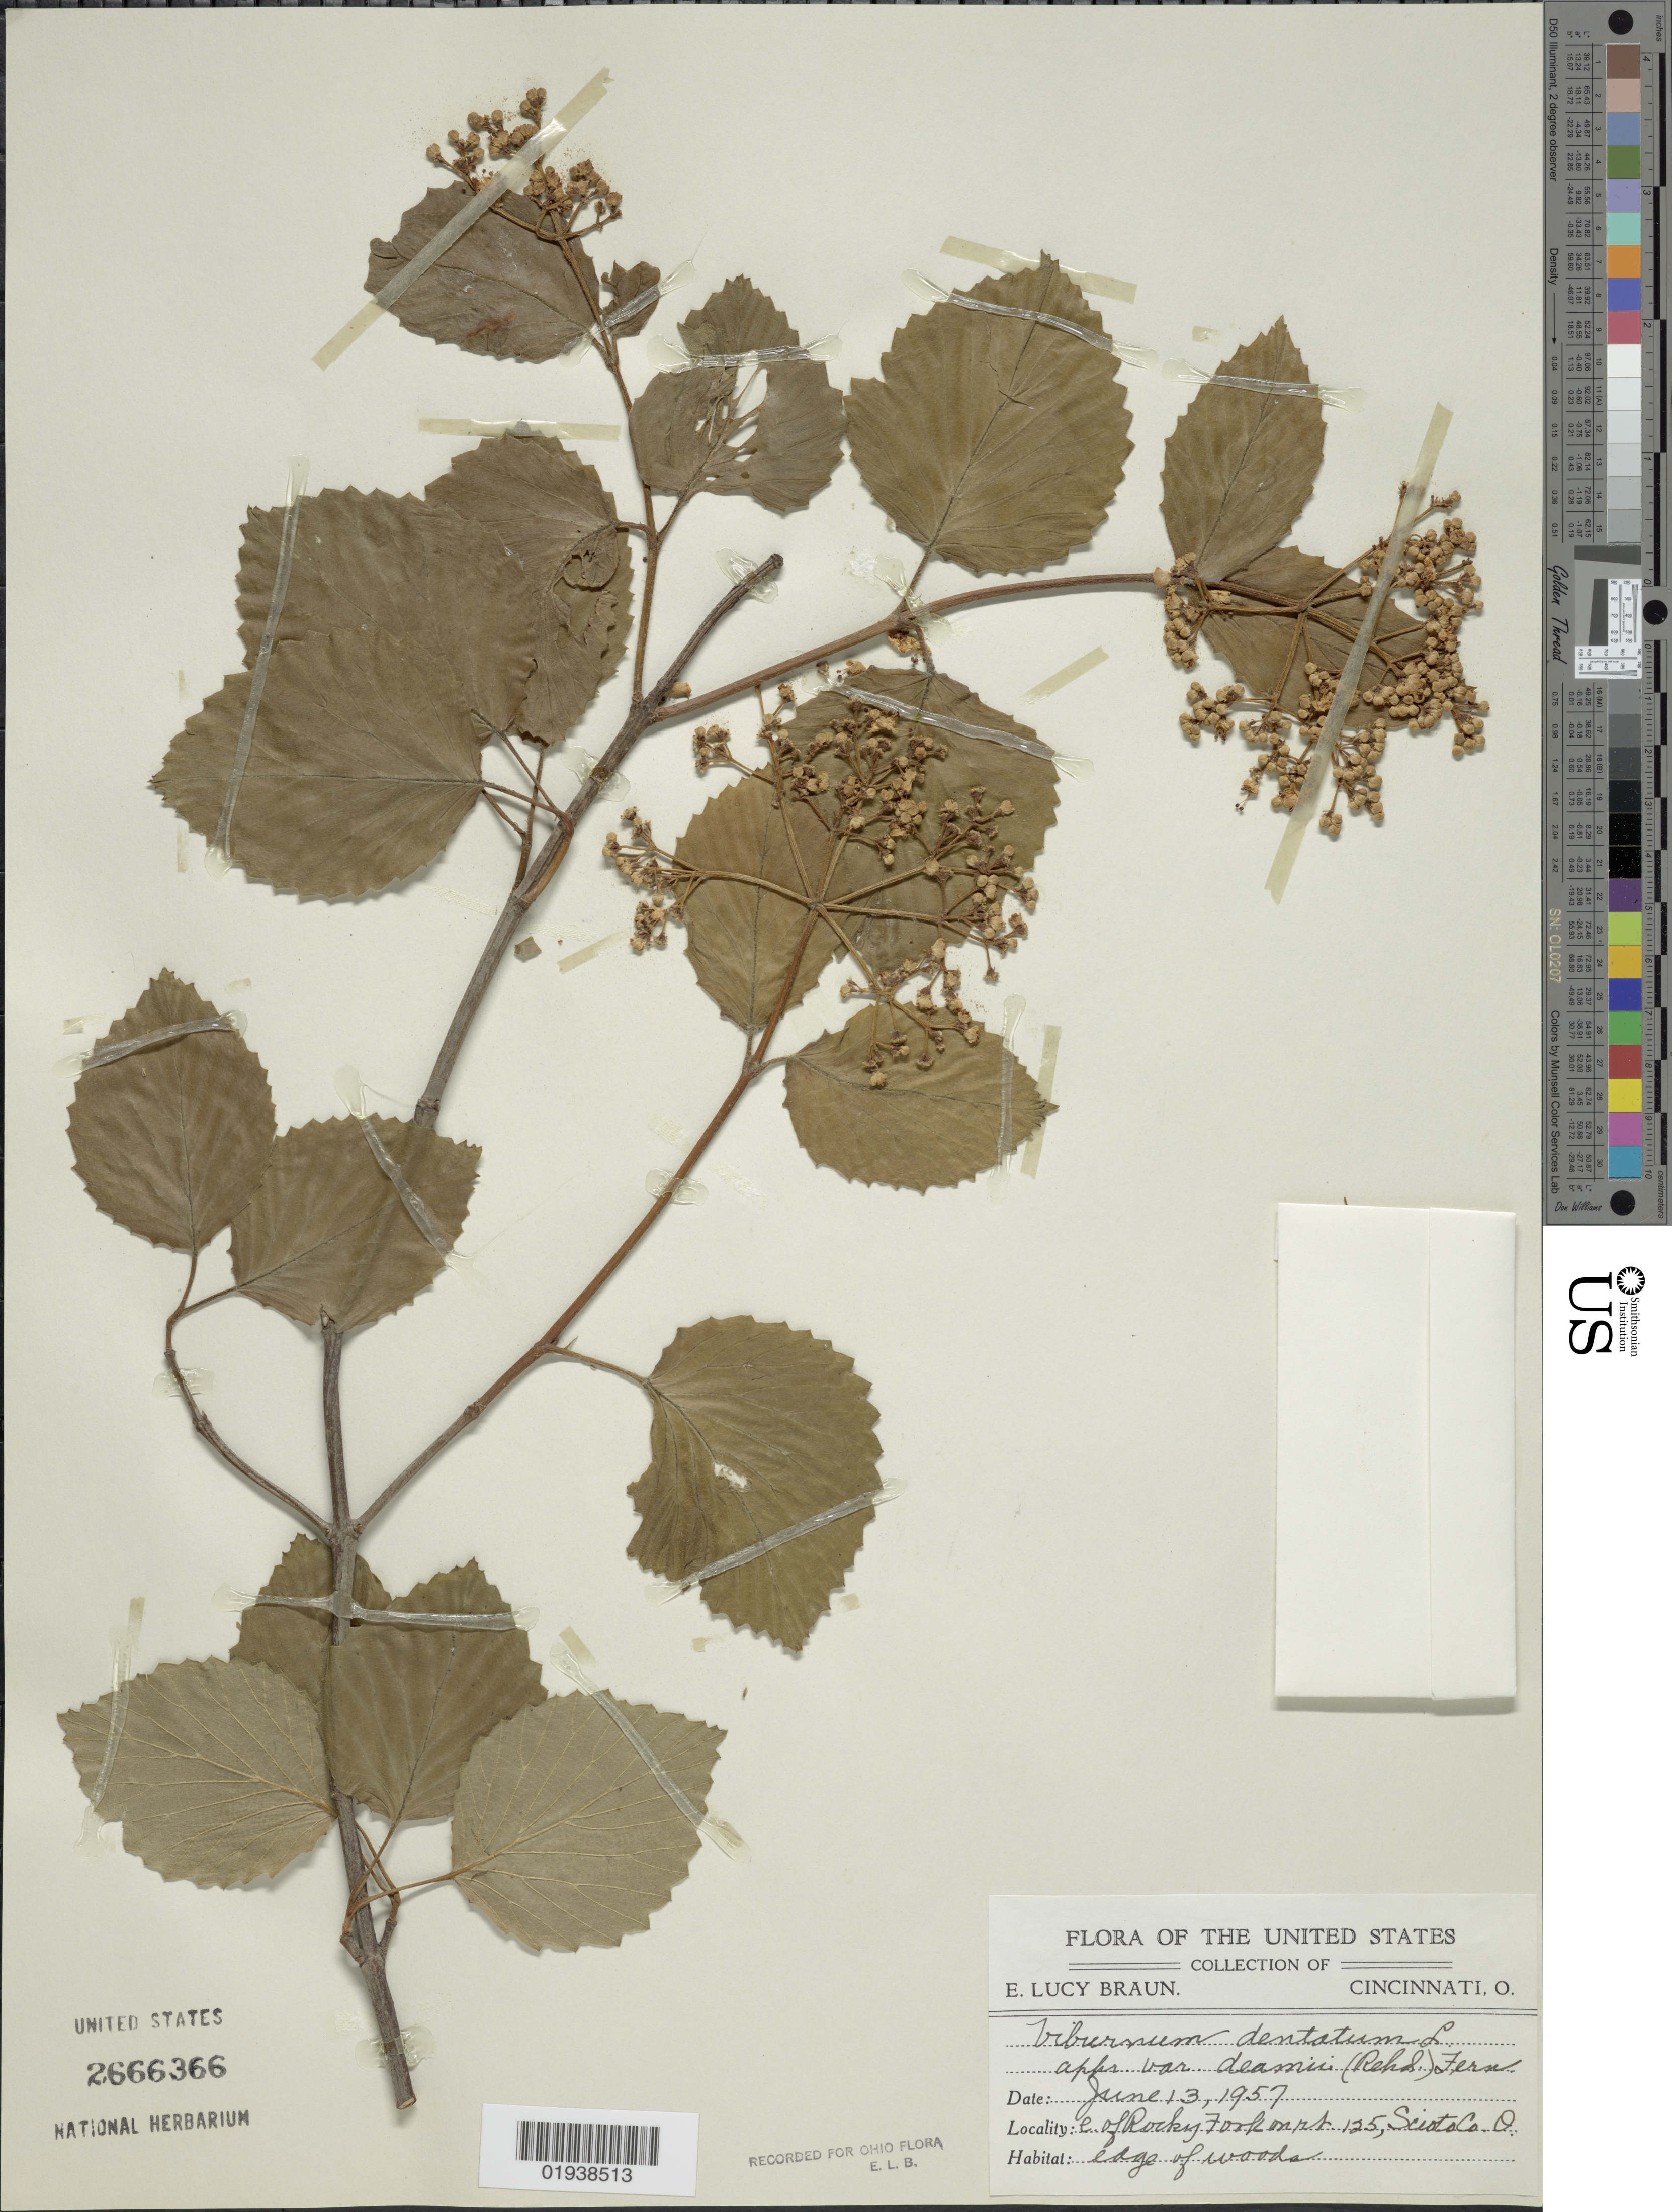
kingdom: Plantae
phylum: Tracheophyta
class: Magnoliopsida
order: Dipsacales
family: Viburnaceae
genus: Viburnum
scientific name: Viburnum dentatum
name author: L.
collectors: E. L. Braun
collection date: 1957-06-13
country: United States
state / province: Ohio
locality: E. of Rocky Fork on rt 125, Scioto Co., O.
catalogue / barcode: US 2666366